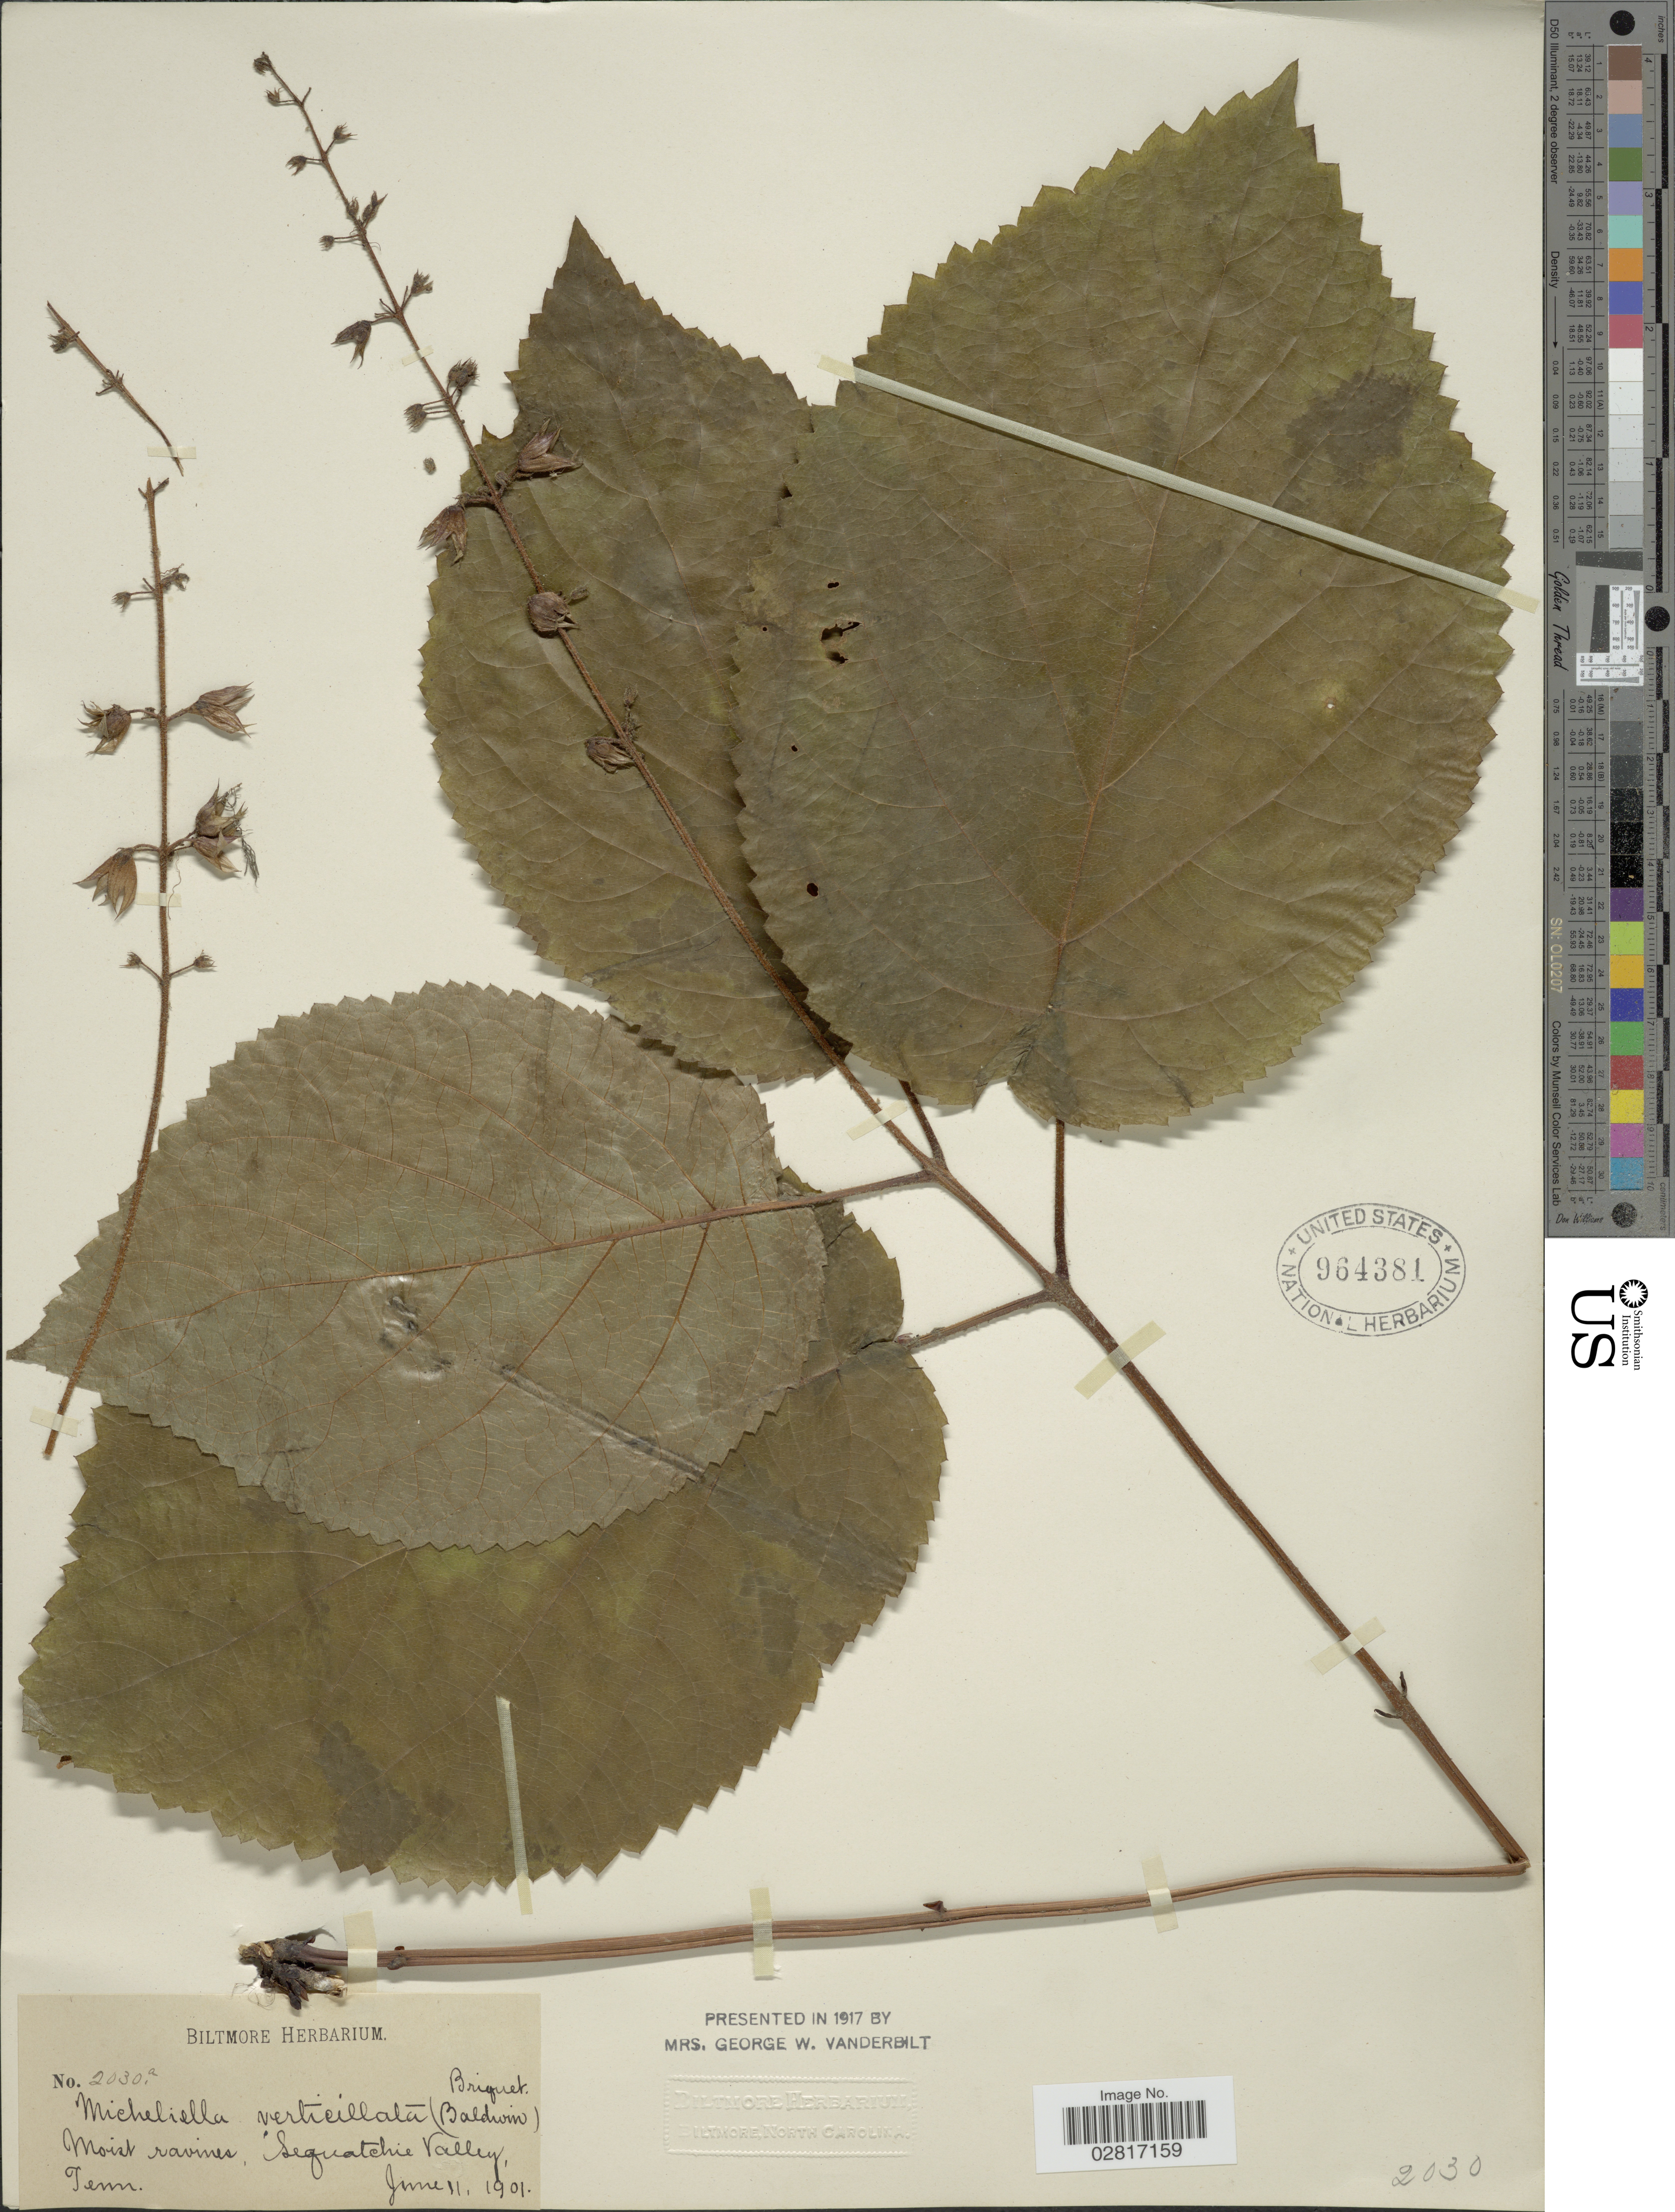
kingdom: Plantae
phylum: Tracheophyta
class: Magnoliopsida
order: Lamiales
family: Lamiaceae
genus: Collinsonia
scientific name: Collinsonia verticillata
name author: Baldwin ex Elliott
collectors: ex herb. Biltmore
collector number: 2030a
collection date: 1901-06-11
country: United States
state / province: Tennessee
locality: Sequatchie Valley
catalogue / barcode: US 964381